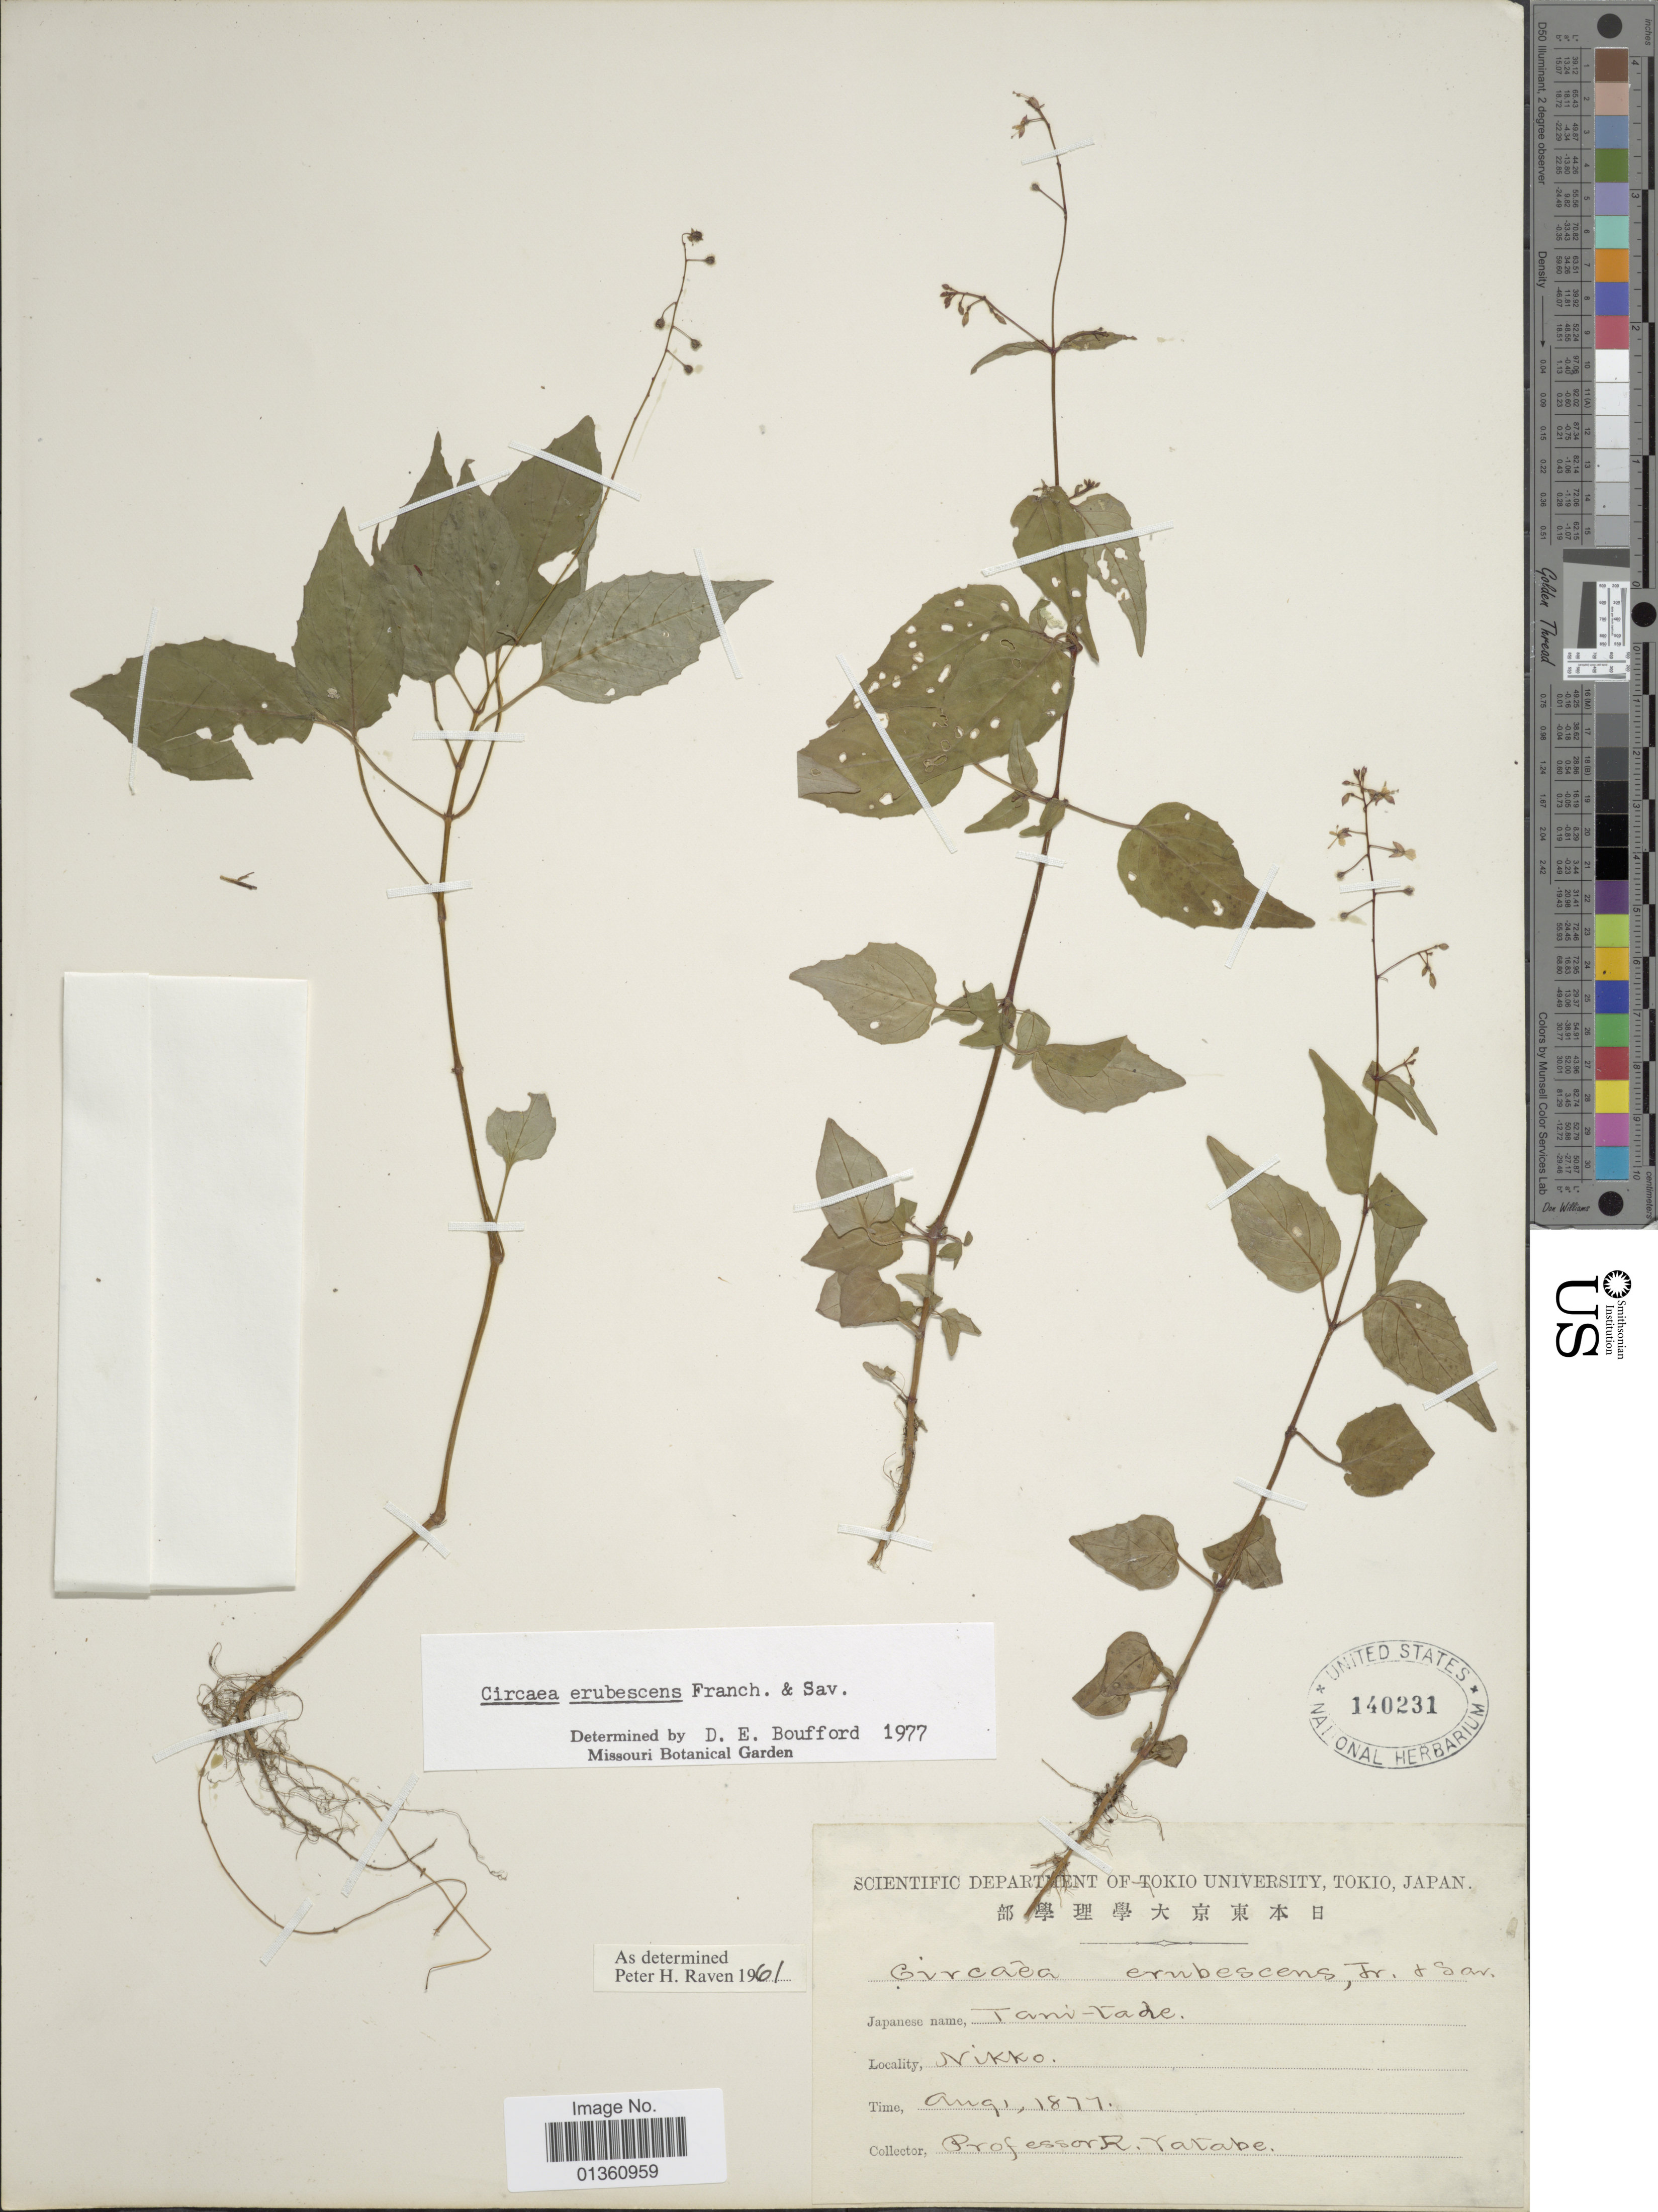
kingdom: Plantae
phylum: Tracheophyta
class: Magnoliopsida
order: Myrtales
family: Onagraceae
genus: Circaea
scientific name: Circaea erubescens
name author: Franch. & Sav.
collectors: R. Yatabe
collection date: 1877-08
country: Japan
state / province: Totigi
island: Honshu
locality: Nikko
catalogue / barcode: US 140231